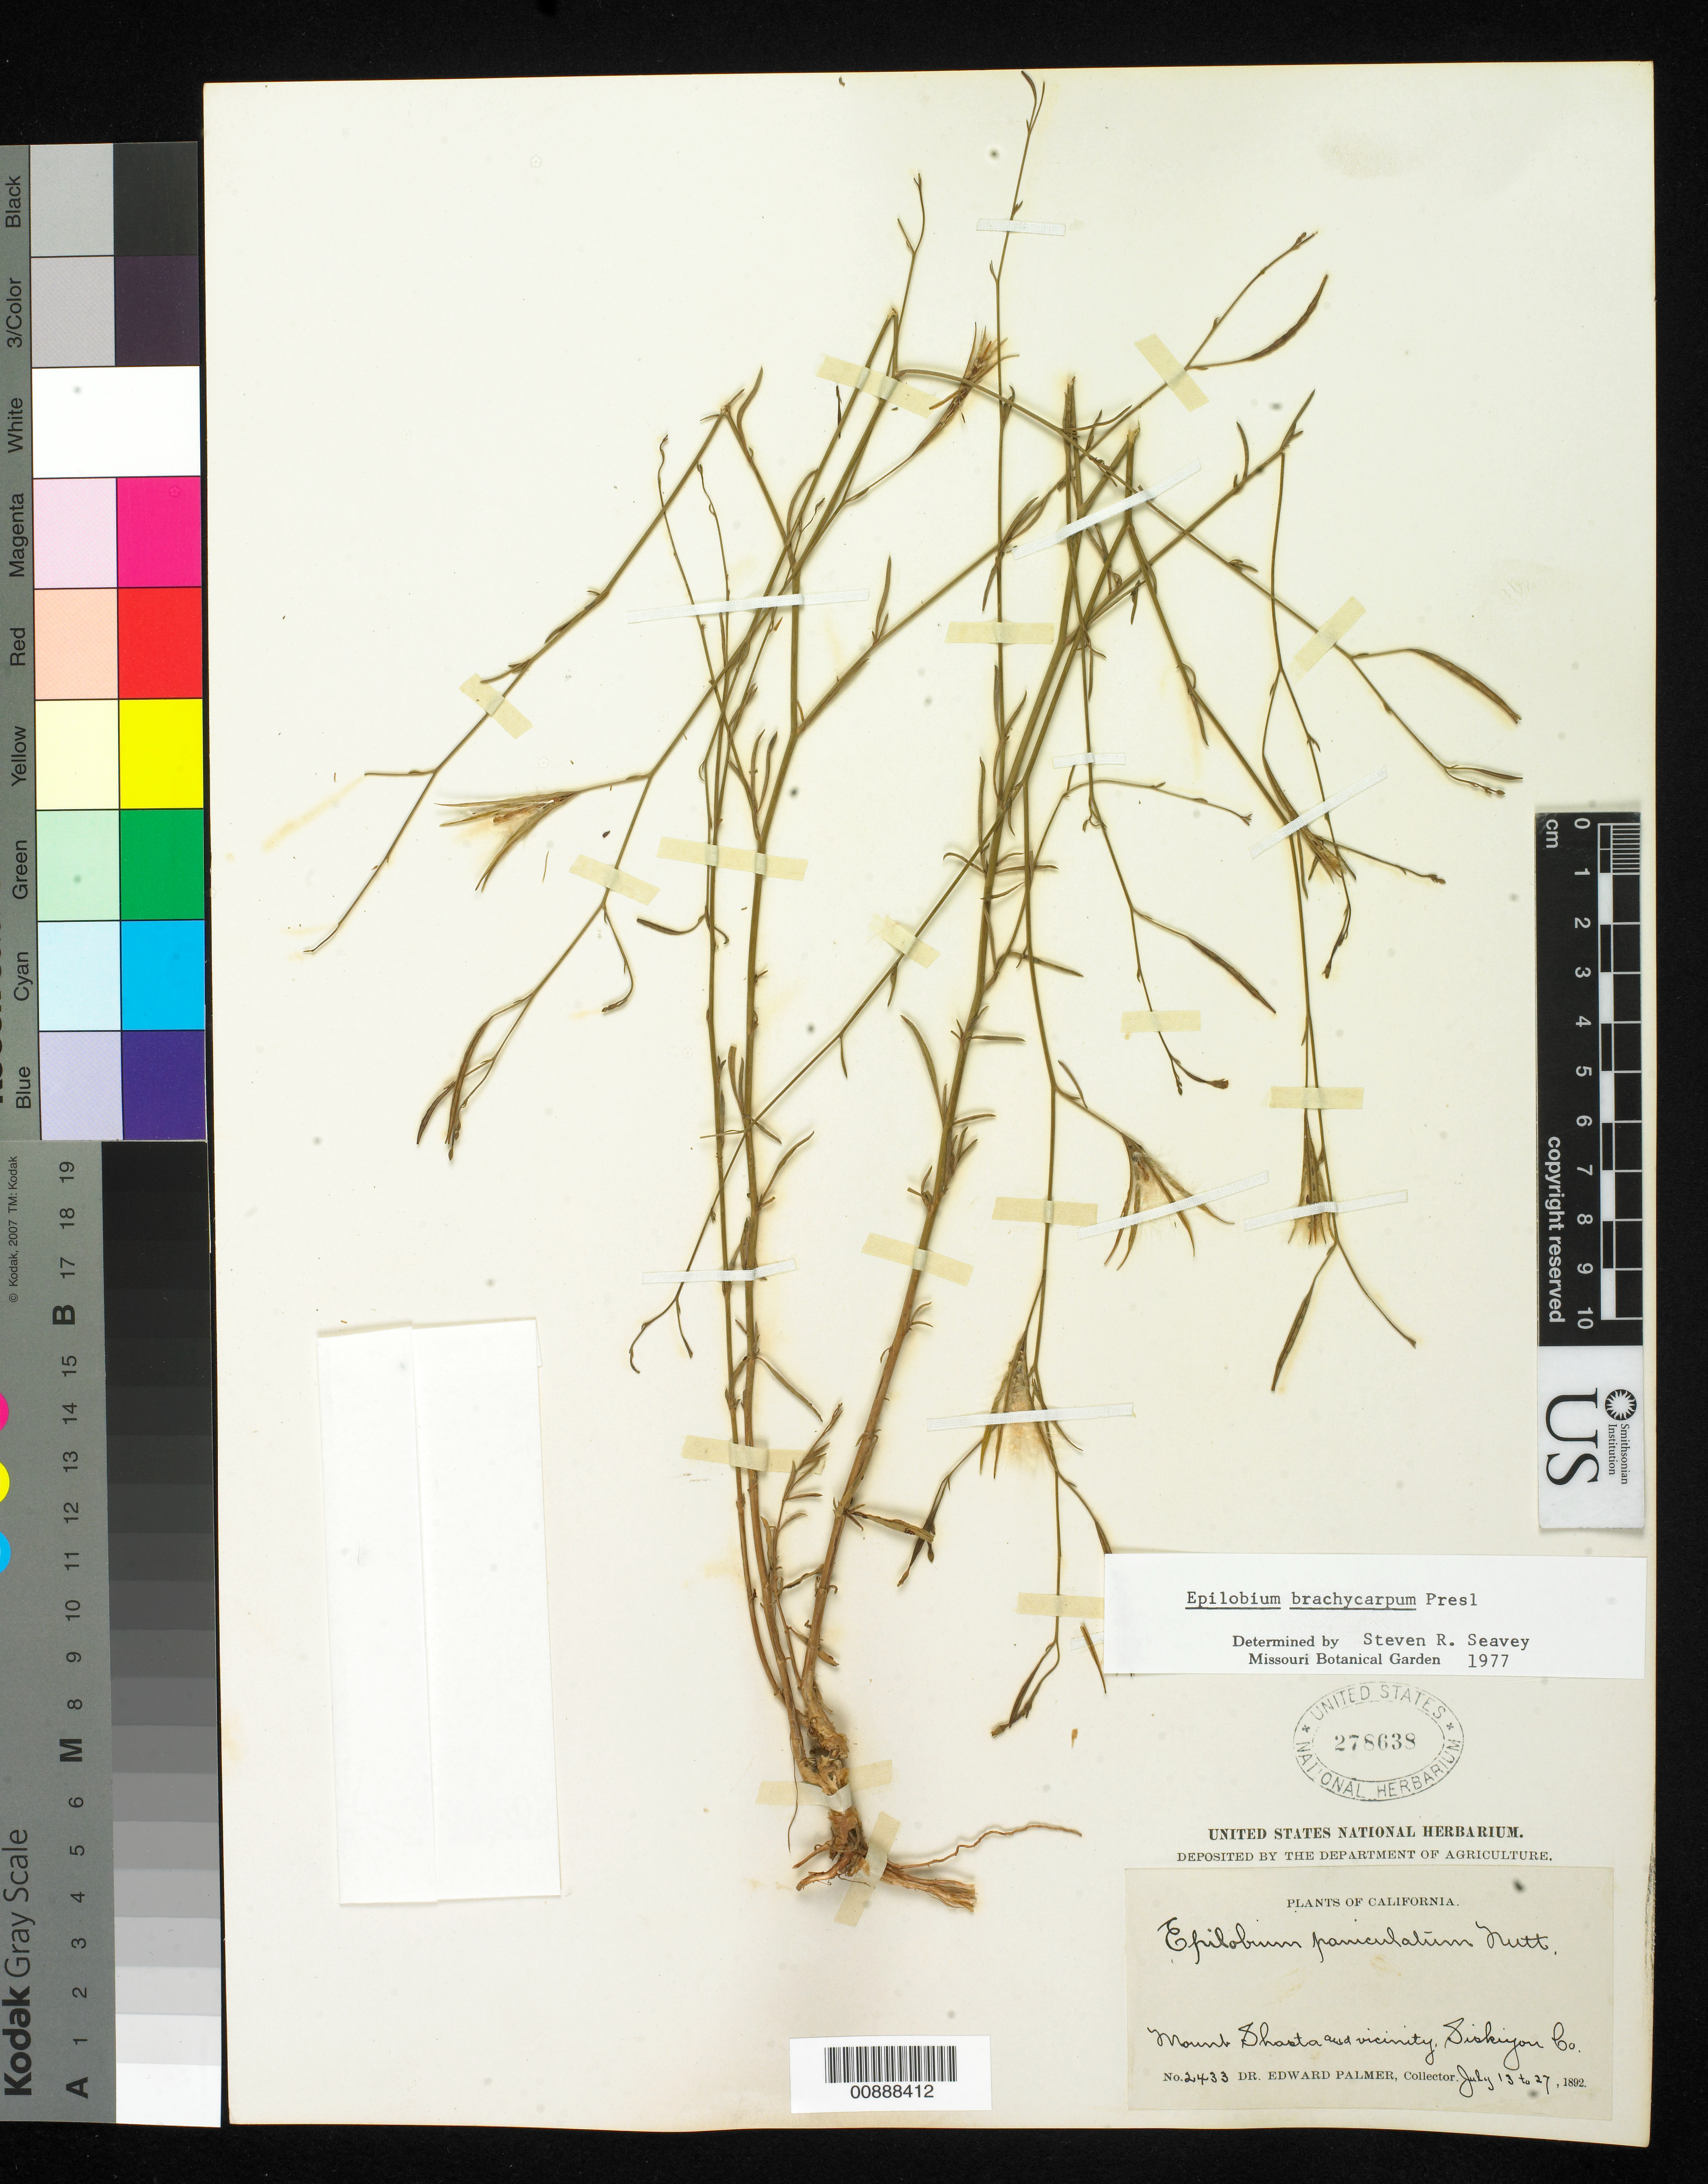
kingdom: Plantae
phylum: Tracheophyta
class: Magnoliopsida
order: Myrtales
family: Onagraceae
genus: Epilobium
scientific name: Epilobium brachycarpum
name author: C. Presl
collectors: E. Palmer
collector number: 2433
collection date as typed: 13 Jul 1892 to 27 Jul 1892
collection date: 1892-07-13/1892-07-27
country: United States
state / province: California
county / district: Siskiyou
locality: Mount Shasta and vicinity, Siskiyou County, California.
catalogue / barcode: US 278638